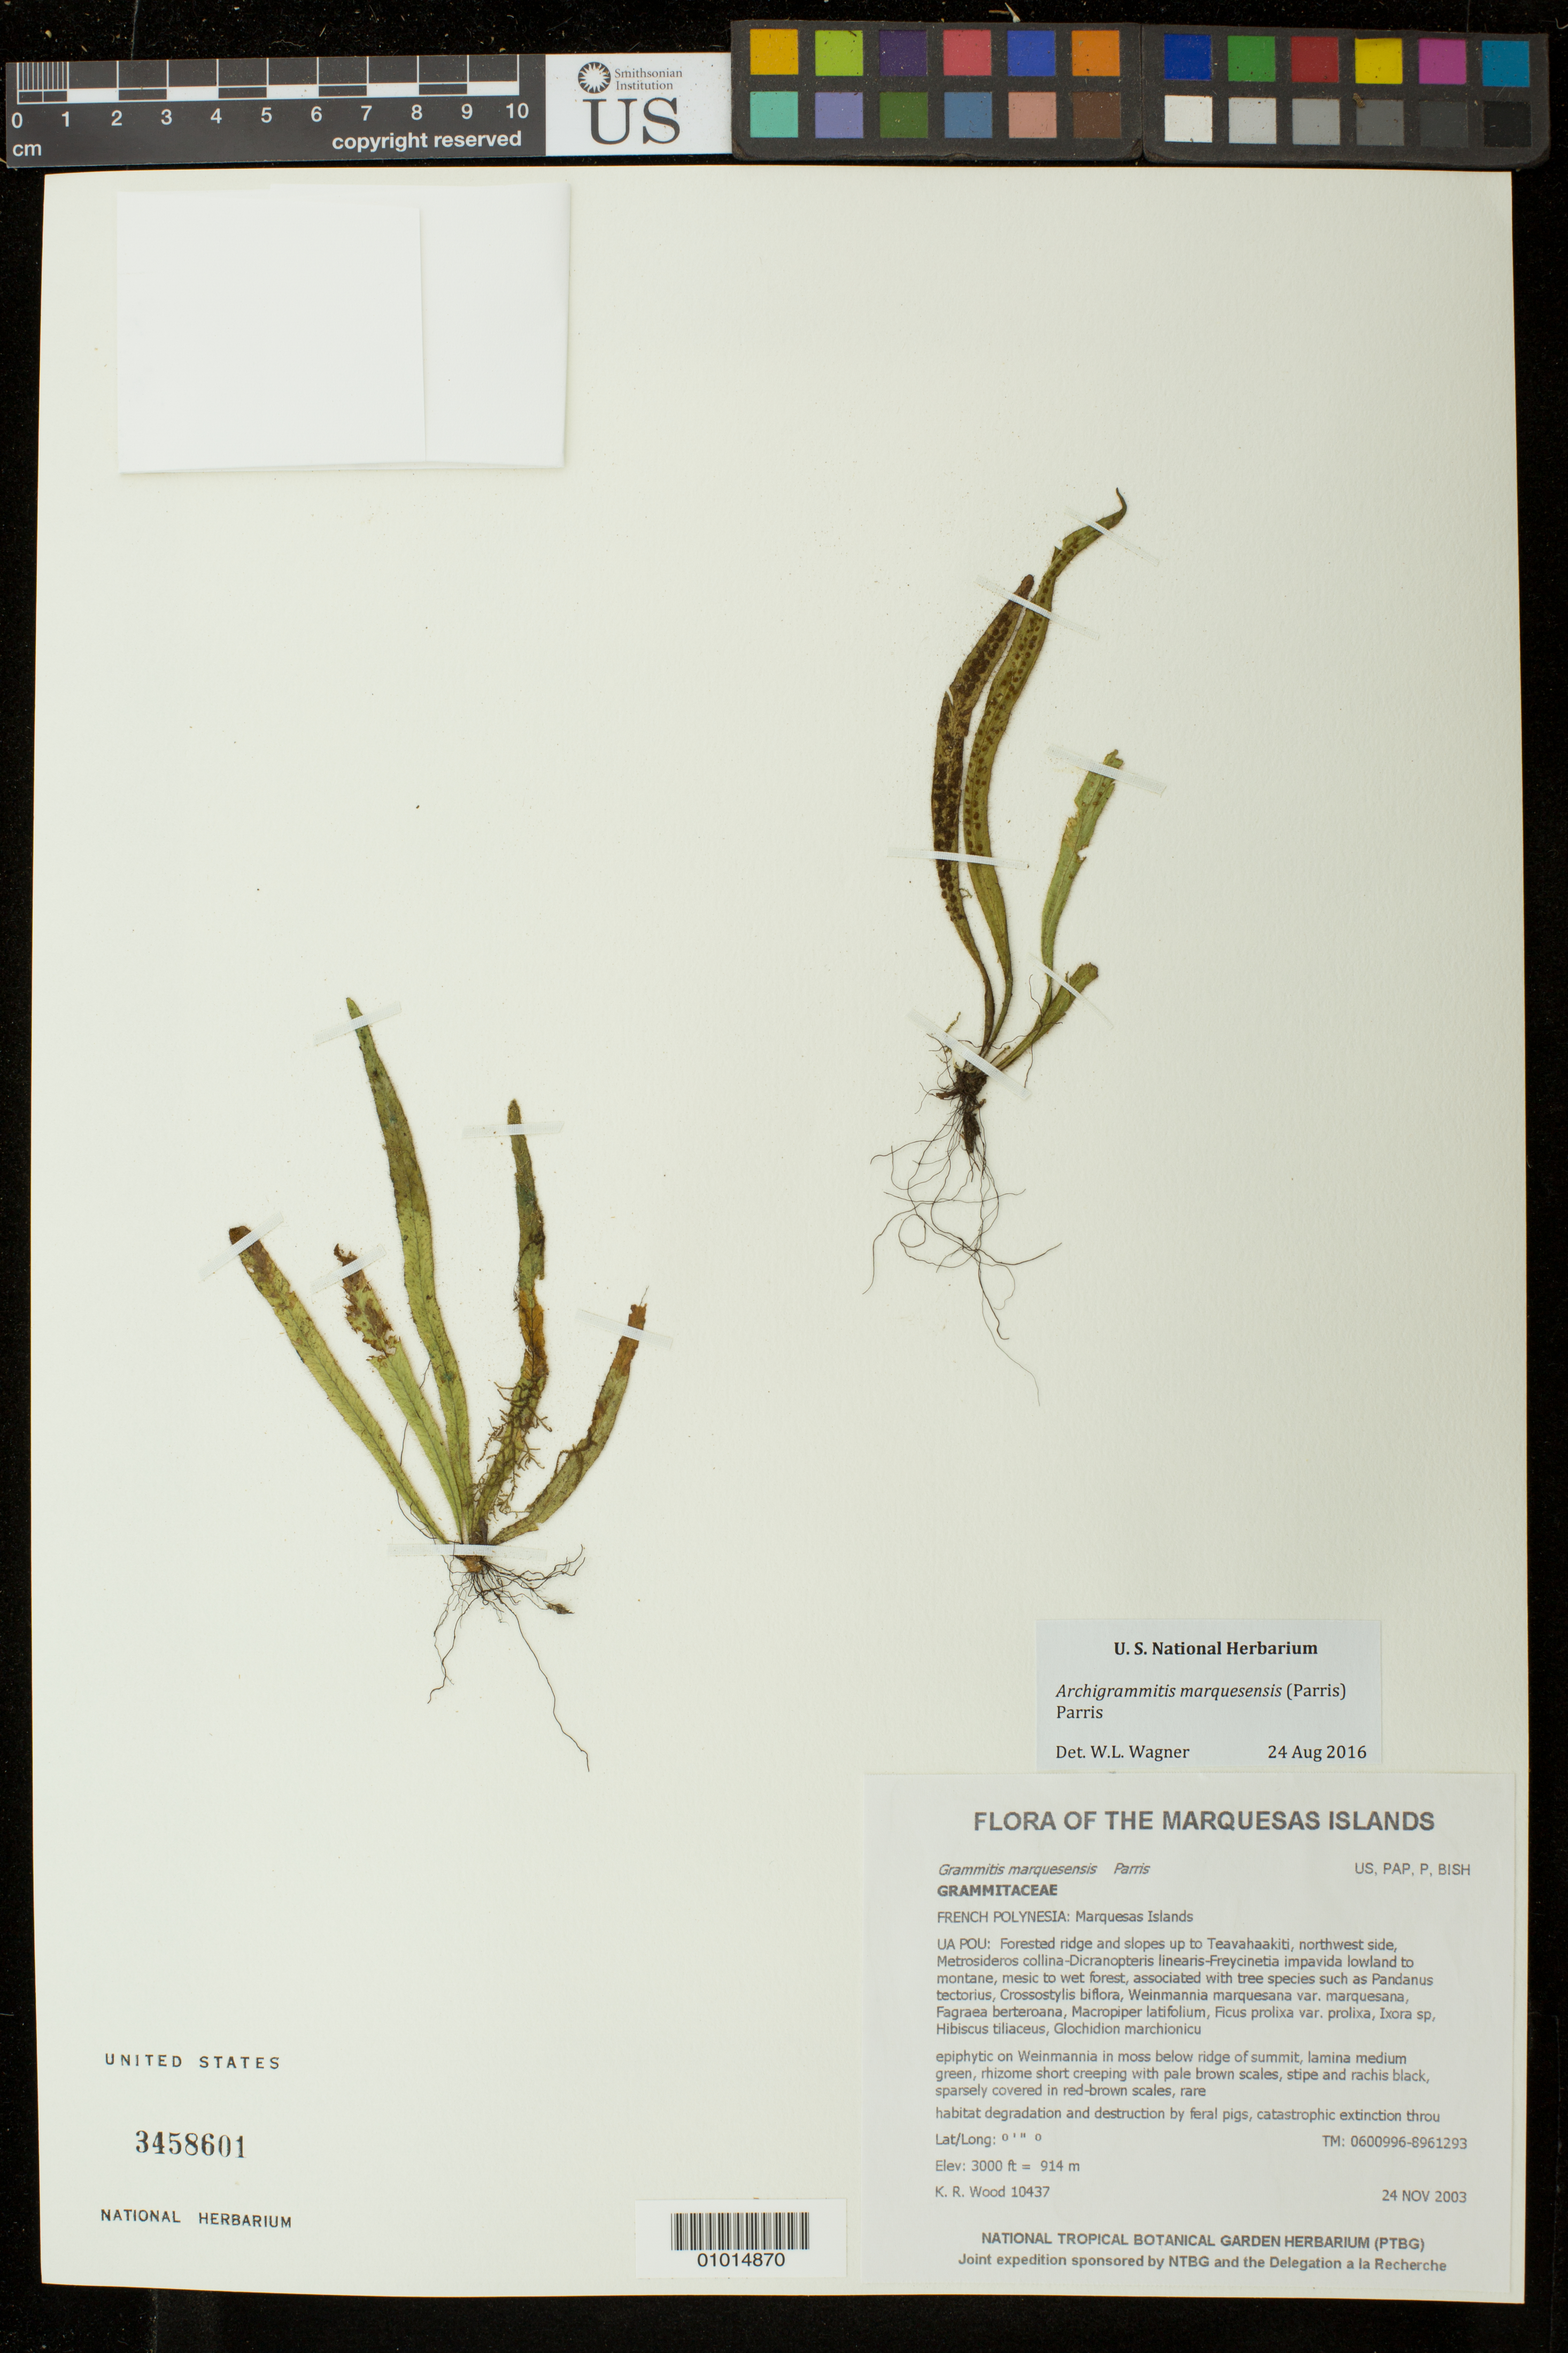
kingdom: Plantae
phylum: Tracheophyta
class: Polypodiopsida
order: Polypodiales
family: Polypodiaceae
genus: Archigrammitis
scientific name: Archigrammitis marquesensis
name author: (Parris) Parris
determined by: Lorence, David H., (PTBG), National Tropical Botanical Garden (UNITED STATES)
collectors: K. R. Wood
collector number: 10437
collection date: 2003-11-24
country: French Polynesia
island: Ua Pou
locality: Forested ridge and slopes up to Teavahaakiti, northwest side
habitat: Metrosideros collina-Dicranopteris linearis-Freycinetia impavida lowland to montane, mesic to wet forest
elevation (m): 914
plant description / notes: Habitat degradation and destruction by feral pigs, catastrophic extinction through environmental events, predation by rats [Rattus exulans] that eat seeds, competition with non-native plant taxa such as Ageratum conyzoides, Emilia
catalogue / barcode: US 3458601